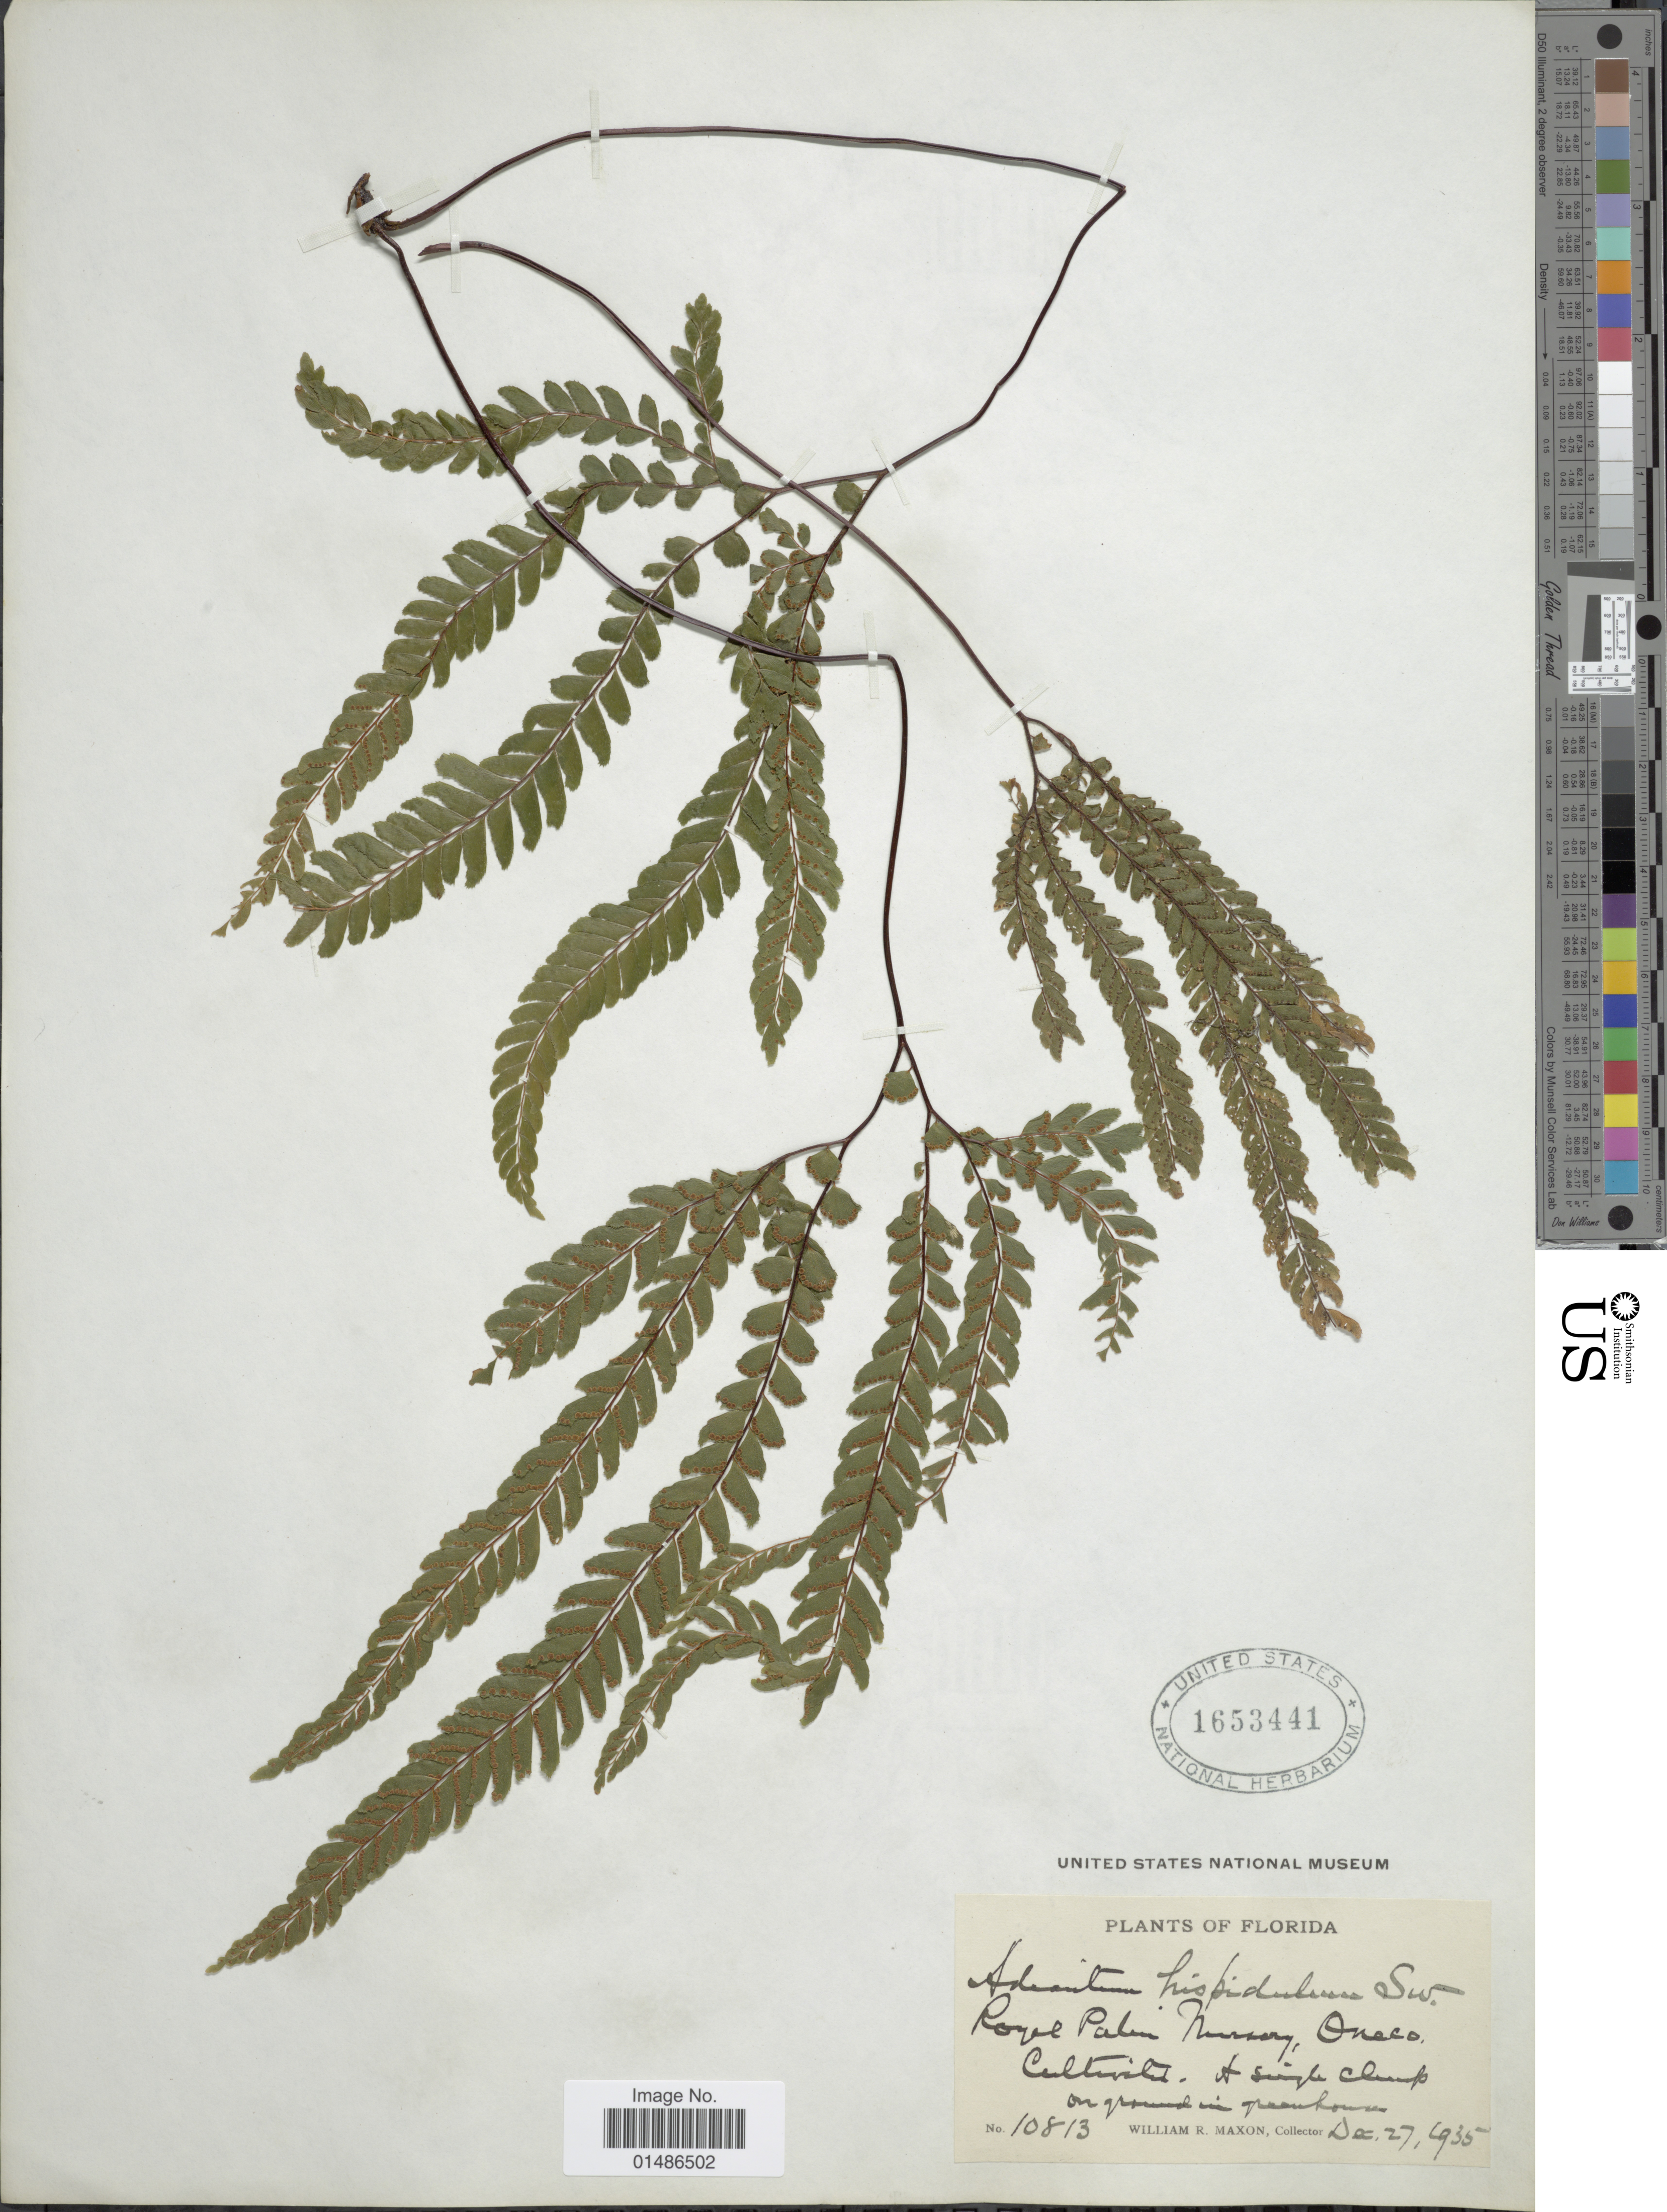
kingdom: Plantae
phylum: Tracheophyta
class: Polypodiopsida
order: Polypodiales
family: Pteridaceae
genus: Adiantum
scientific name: Adiantum hispidulum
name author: Sw.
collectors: W. R. Maxon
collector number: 10813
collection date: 1935-12-27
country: United States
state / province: Florida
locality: Royal Palm Nursery, Oneco.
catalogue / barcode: US 1653441